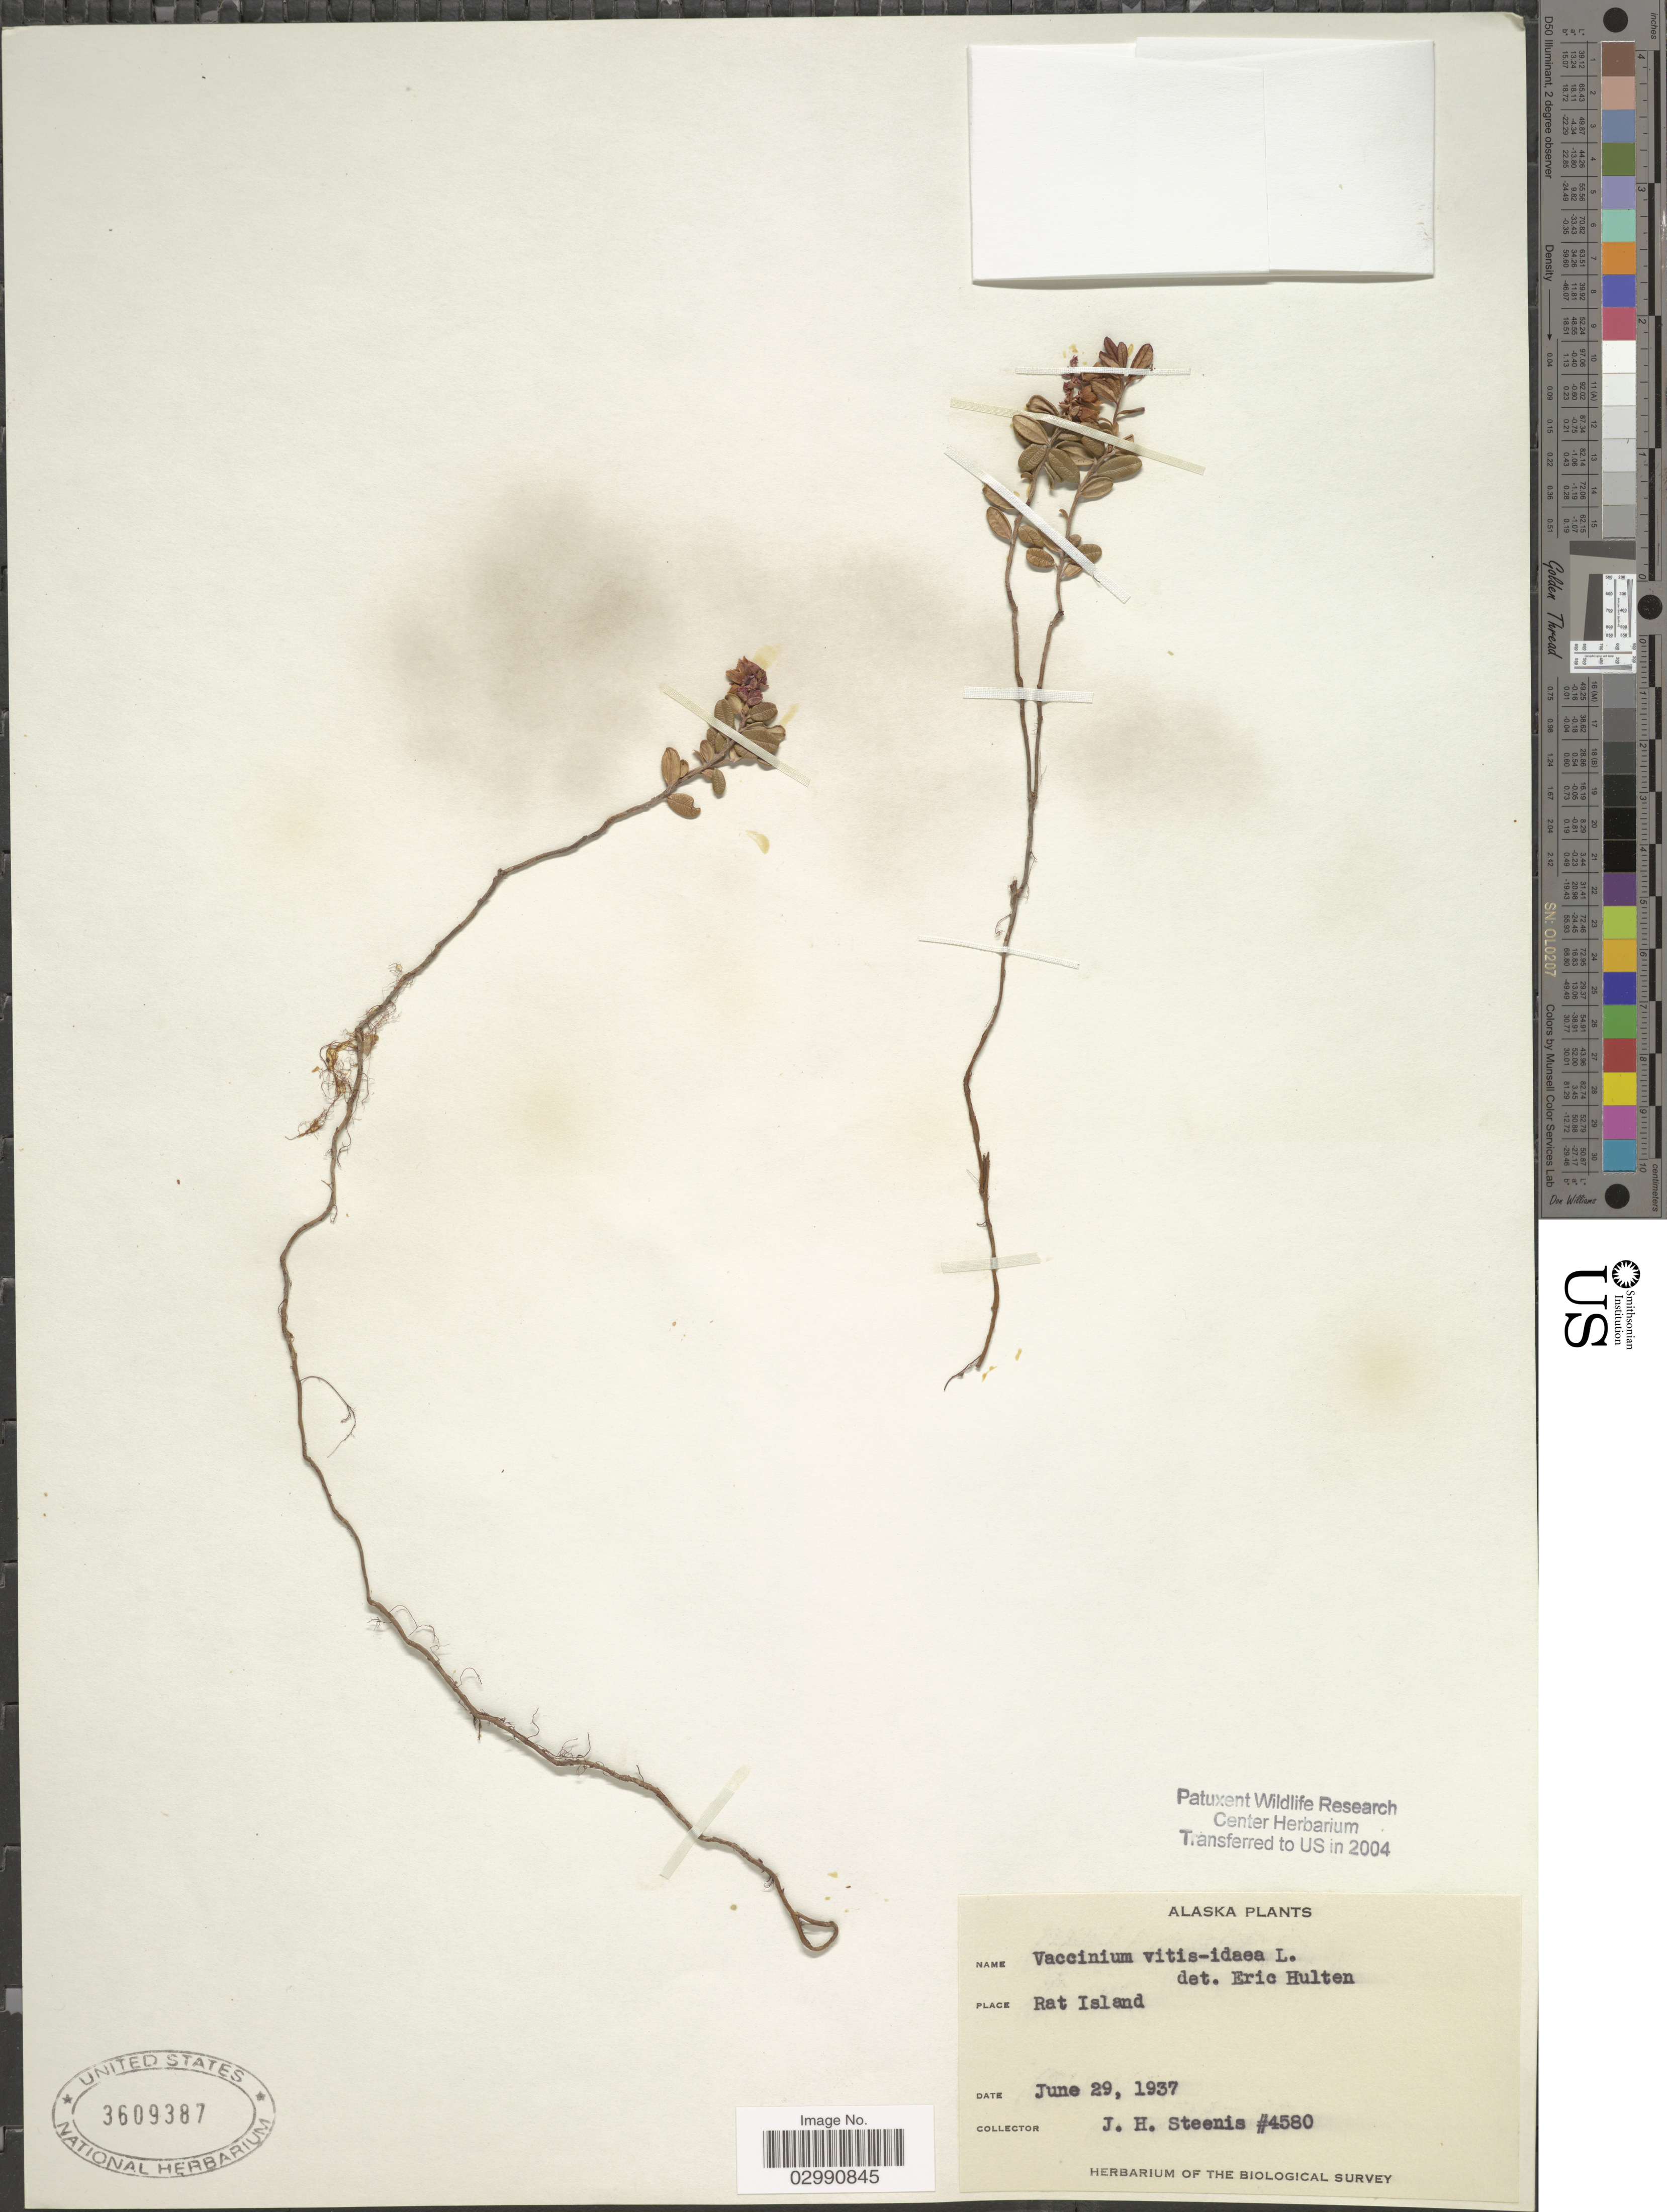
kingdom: Plantae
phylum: Tracheophyta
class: Magnoliopsida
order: Ericales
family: Ericaceae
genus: Vaccinium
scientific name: Vaccinium vitis-idaea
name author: L.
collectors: J. H. Steenis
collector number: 4580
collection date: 1937-06-29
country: United States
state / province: Alaska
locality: Rat Island.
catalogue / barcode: US 3609387